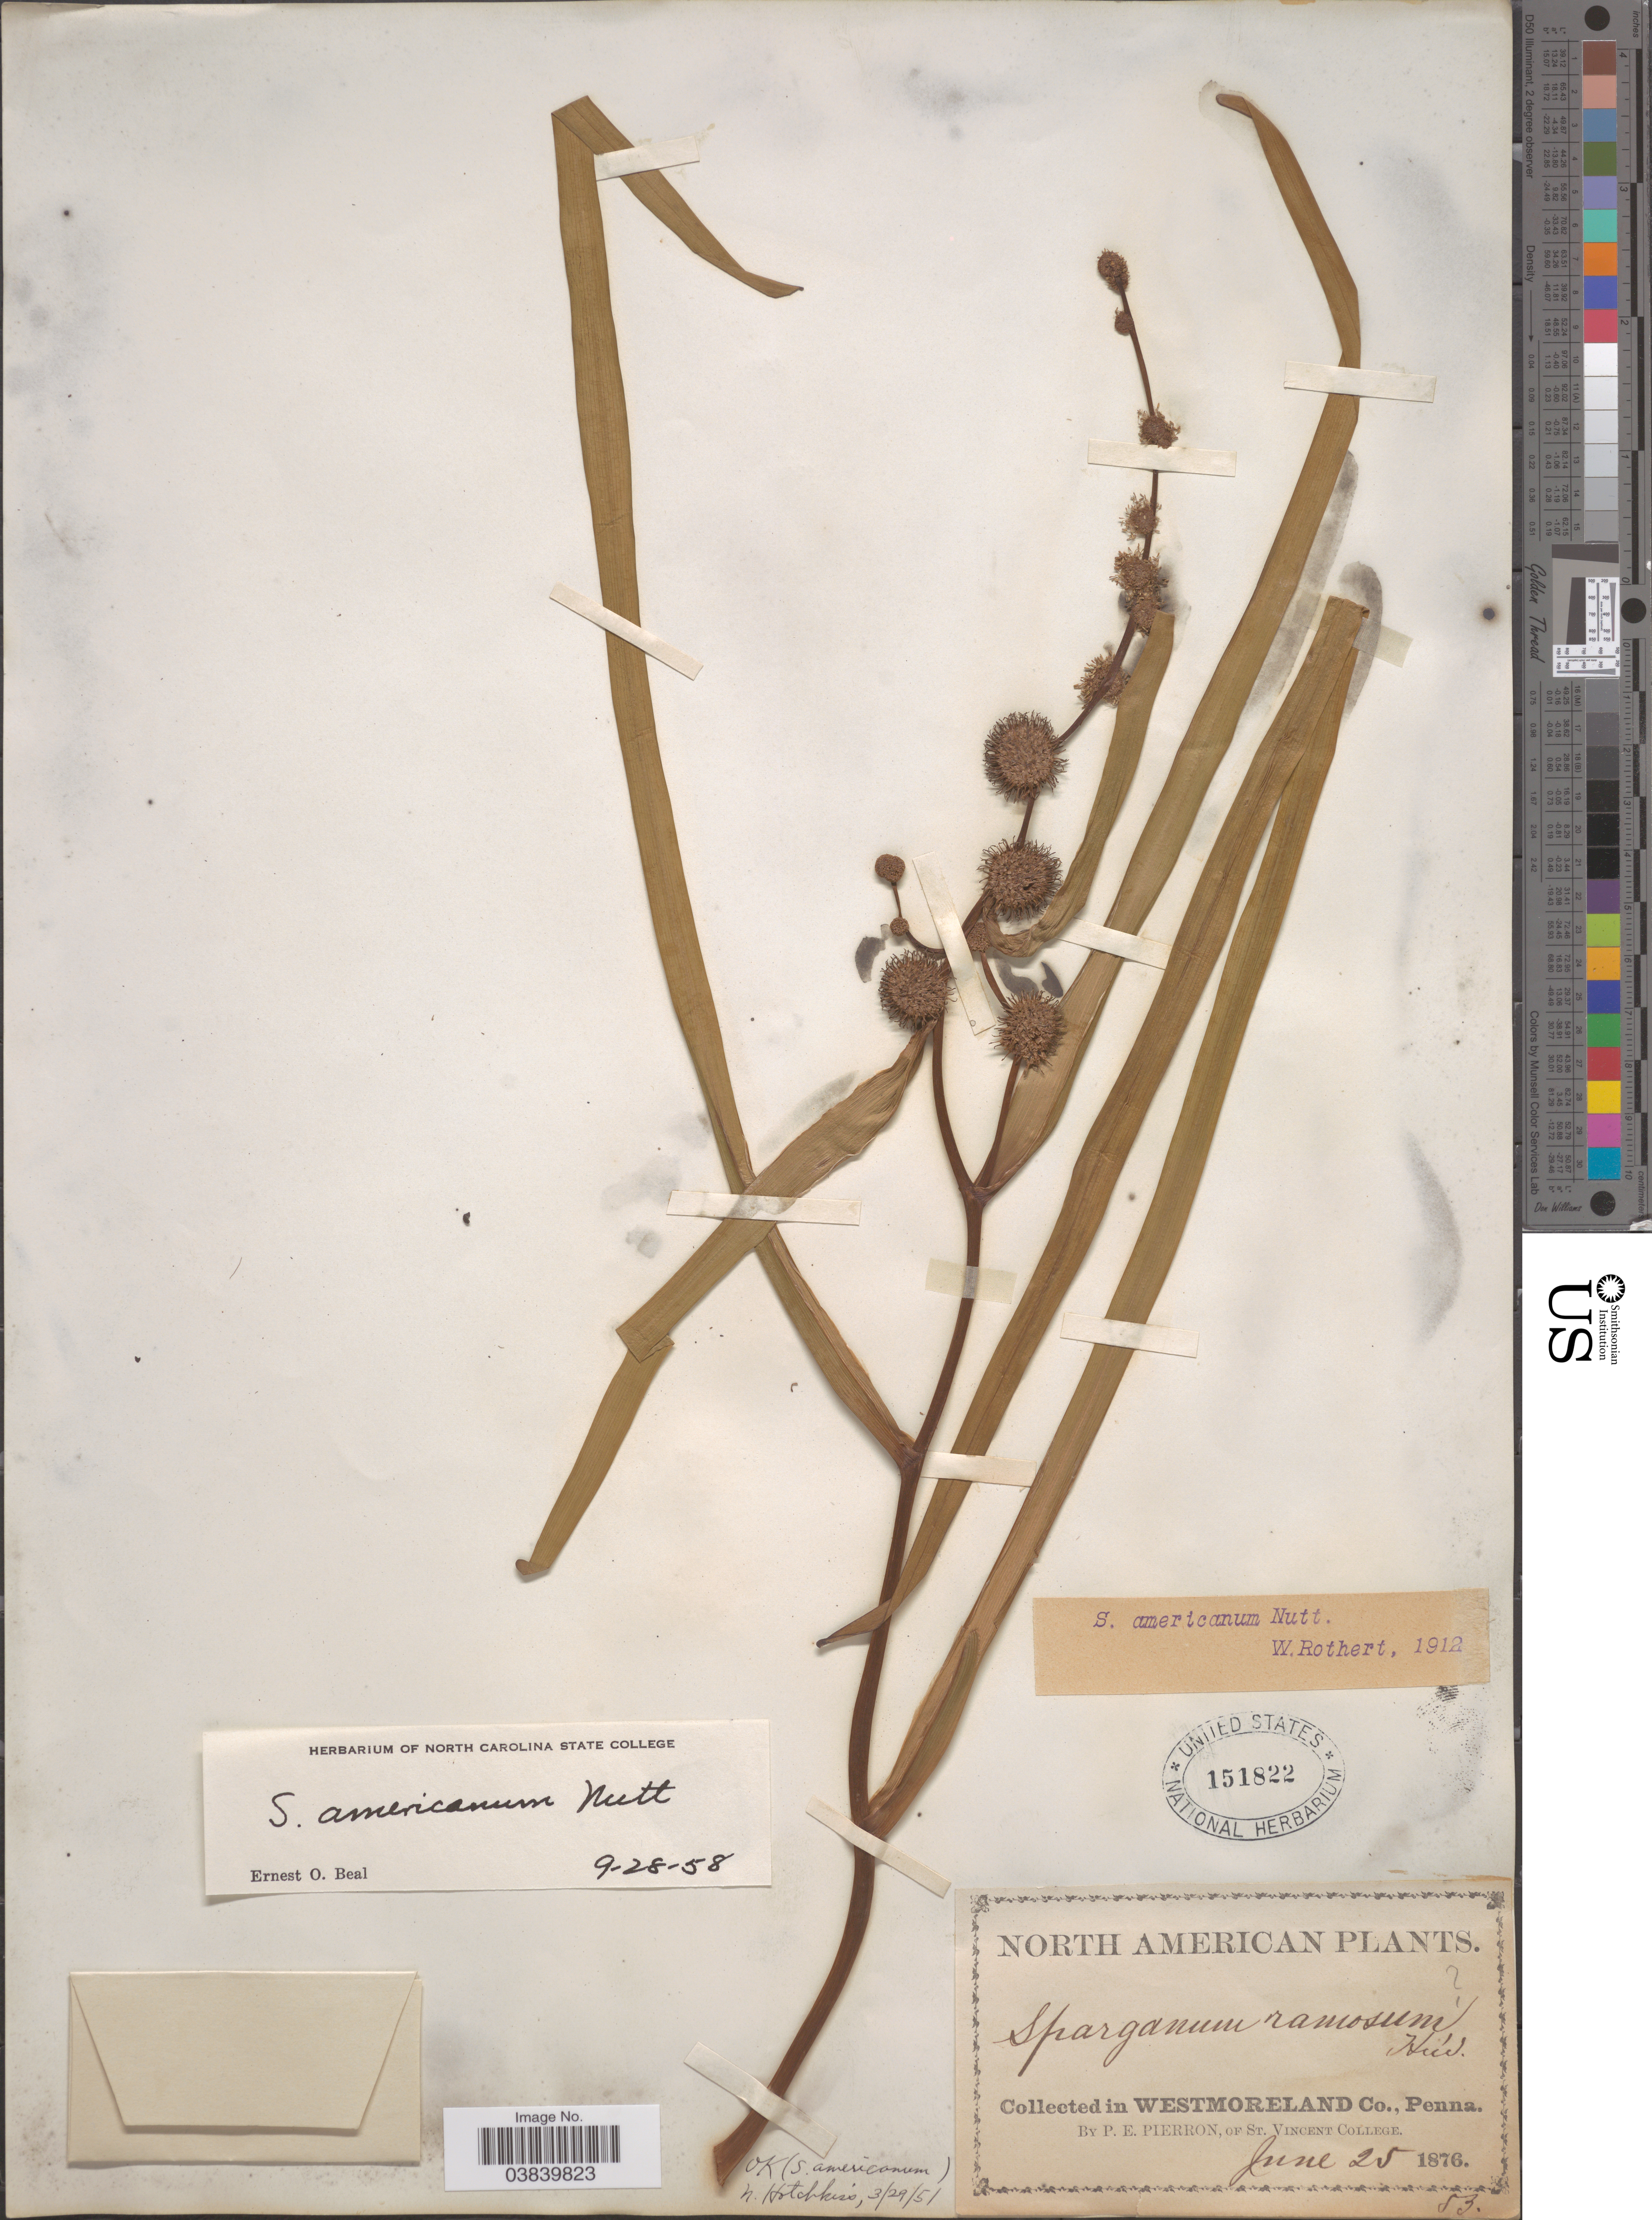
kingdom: Plantae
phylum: Tracheophyta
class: Liliopsida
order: Poales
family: Typhaceae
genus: Sparganium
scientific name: Sparganium americanum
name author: Nutt.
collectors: P. Pierron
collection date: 1876-06-25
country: United States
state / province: Pennsylvania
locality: In Westmoreland Co.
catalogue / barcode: US 151822